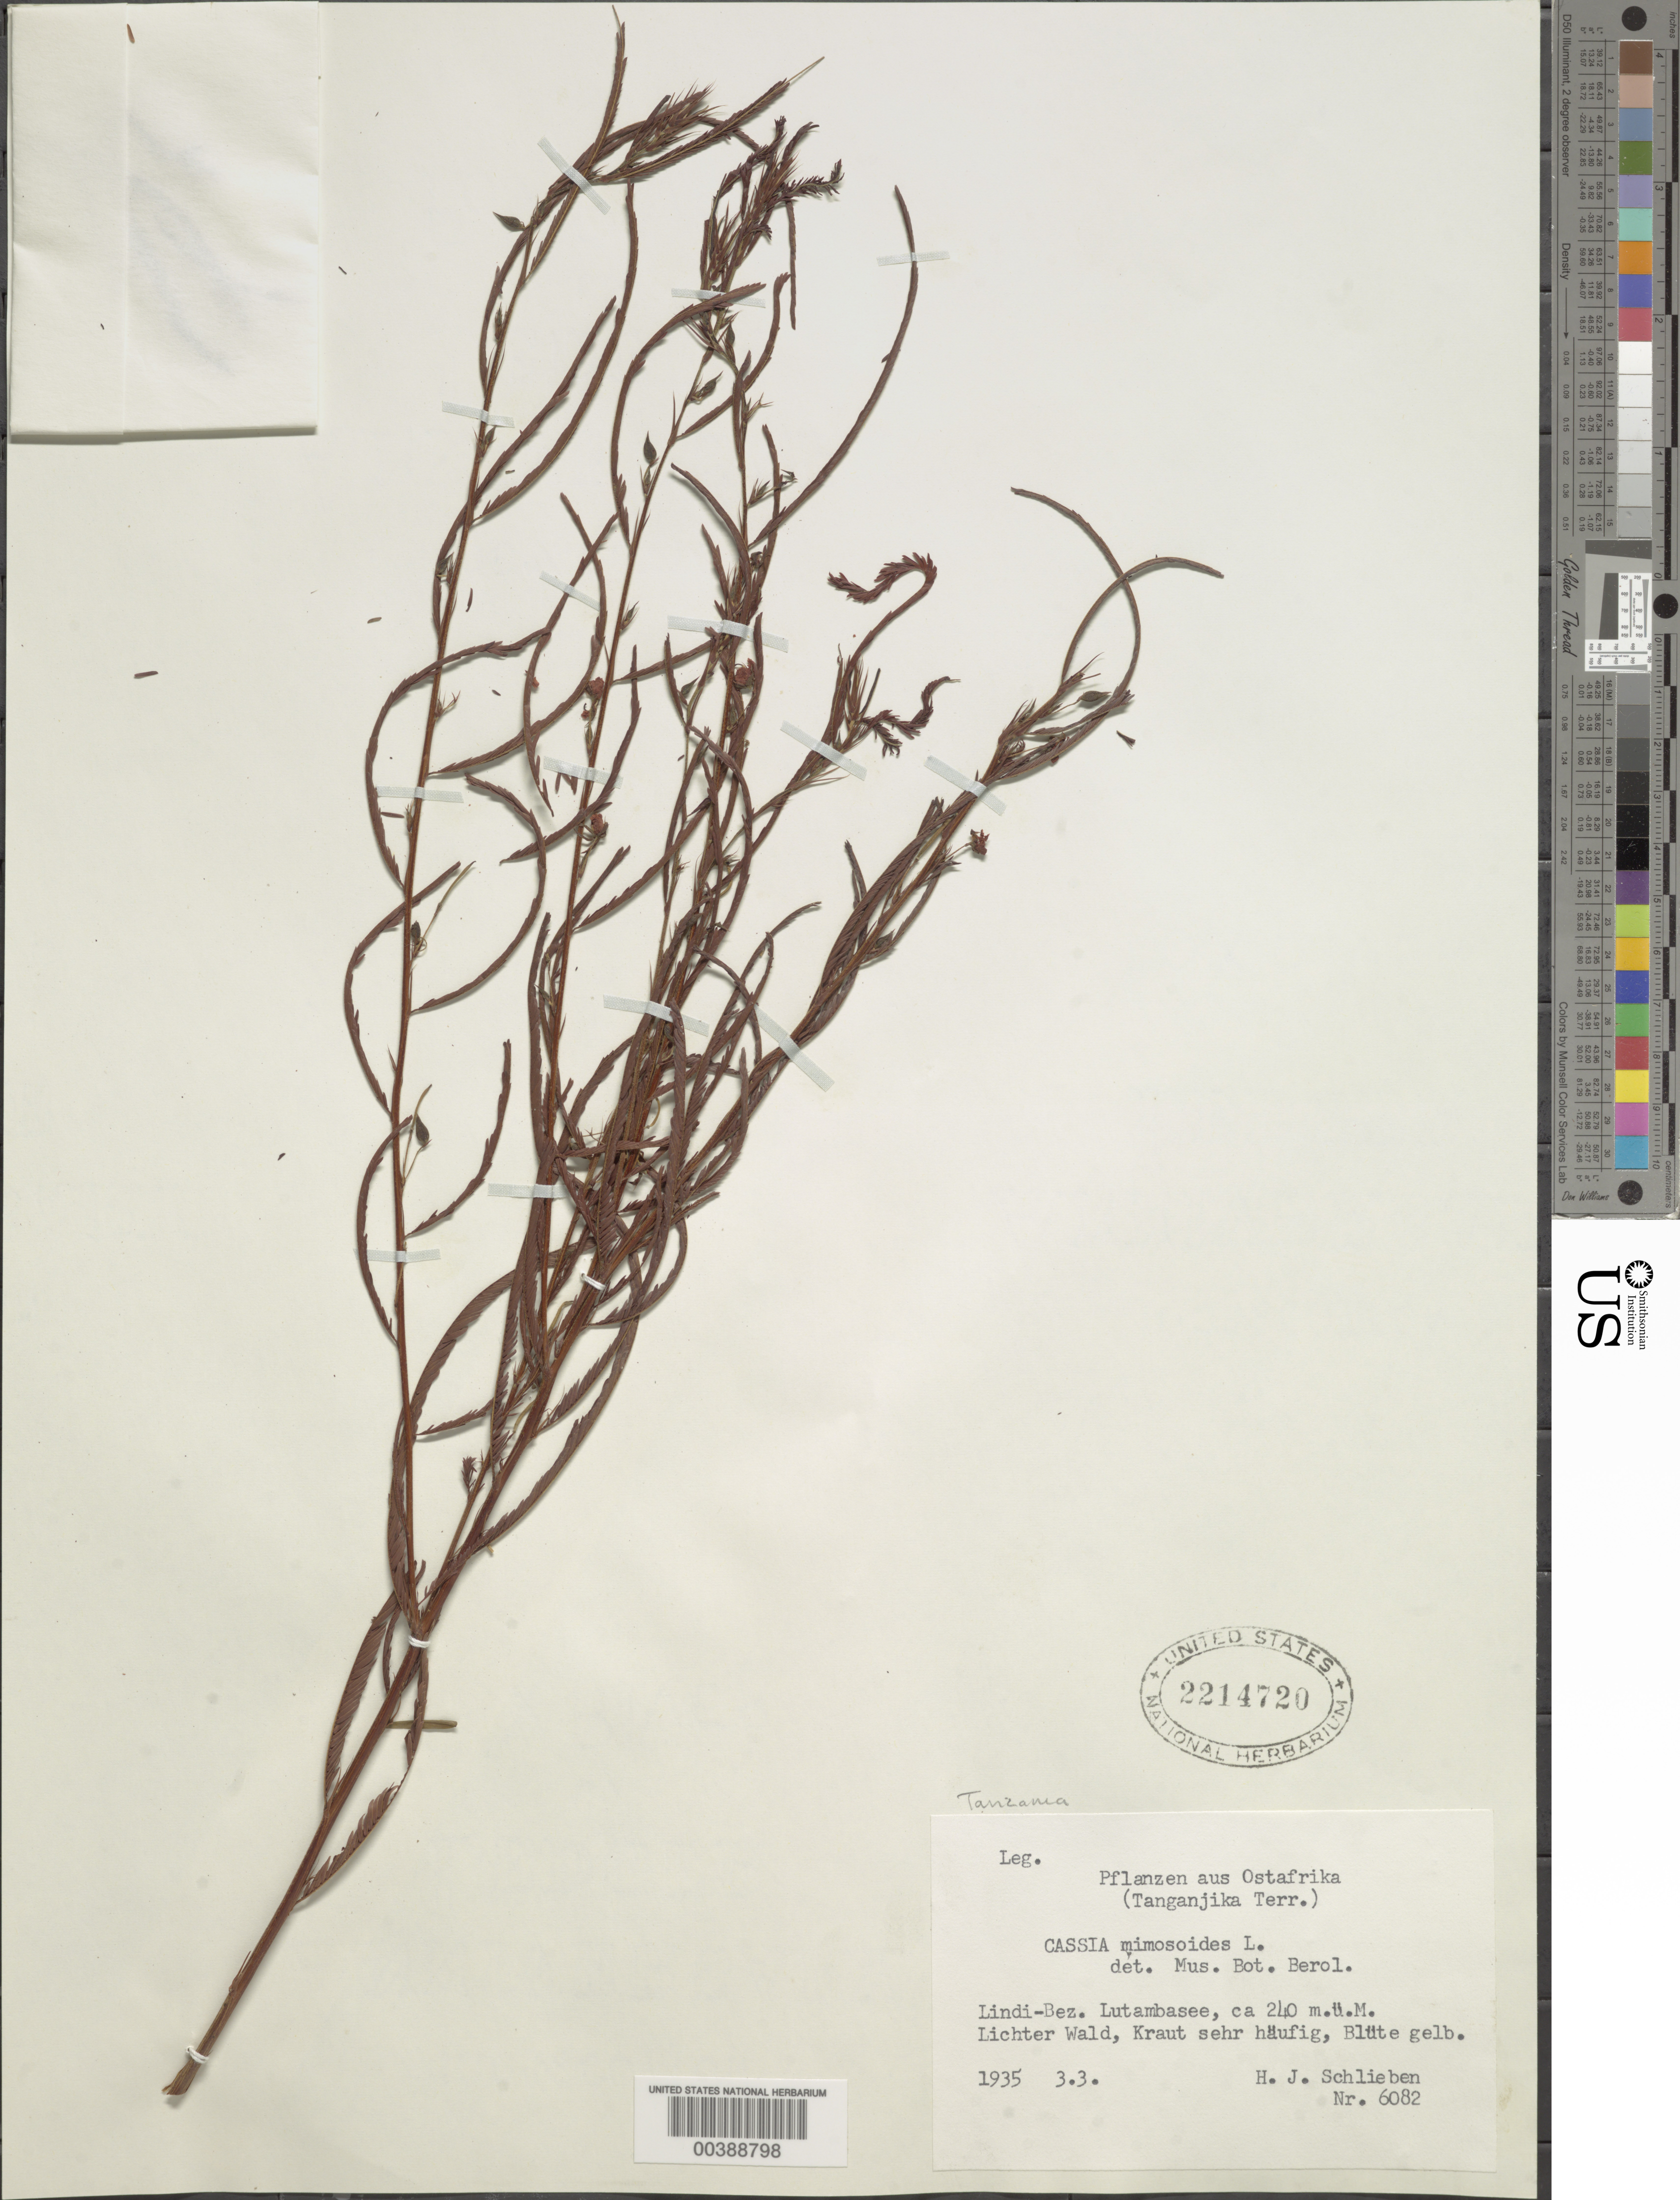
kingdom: Plantae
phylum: Tracheophyta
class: Magnoliopsida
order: Fabales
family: Fabaceae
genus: Chamaecrista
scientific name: Chamaecrista mimosoides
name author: (L.) Greene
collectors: H. J. Schlieben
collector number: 6082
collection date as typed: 03 Mar 1935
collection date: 1935-03-03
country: Tanzania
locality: Lindi-bez. lutambasee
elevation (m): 240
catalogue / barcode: US 2214720